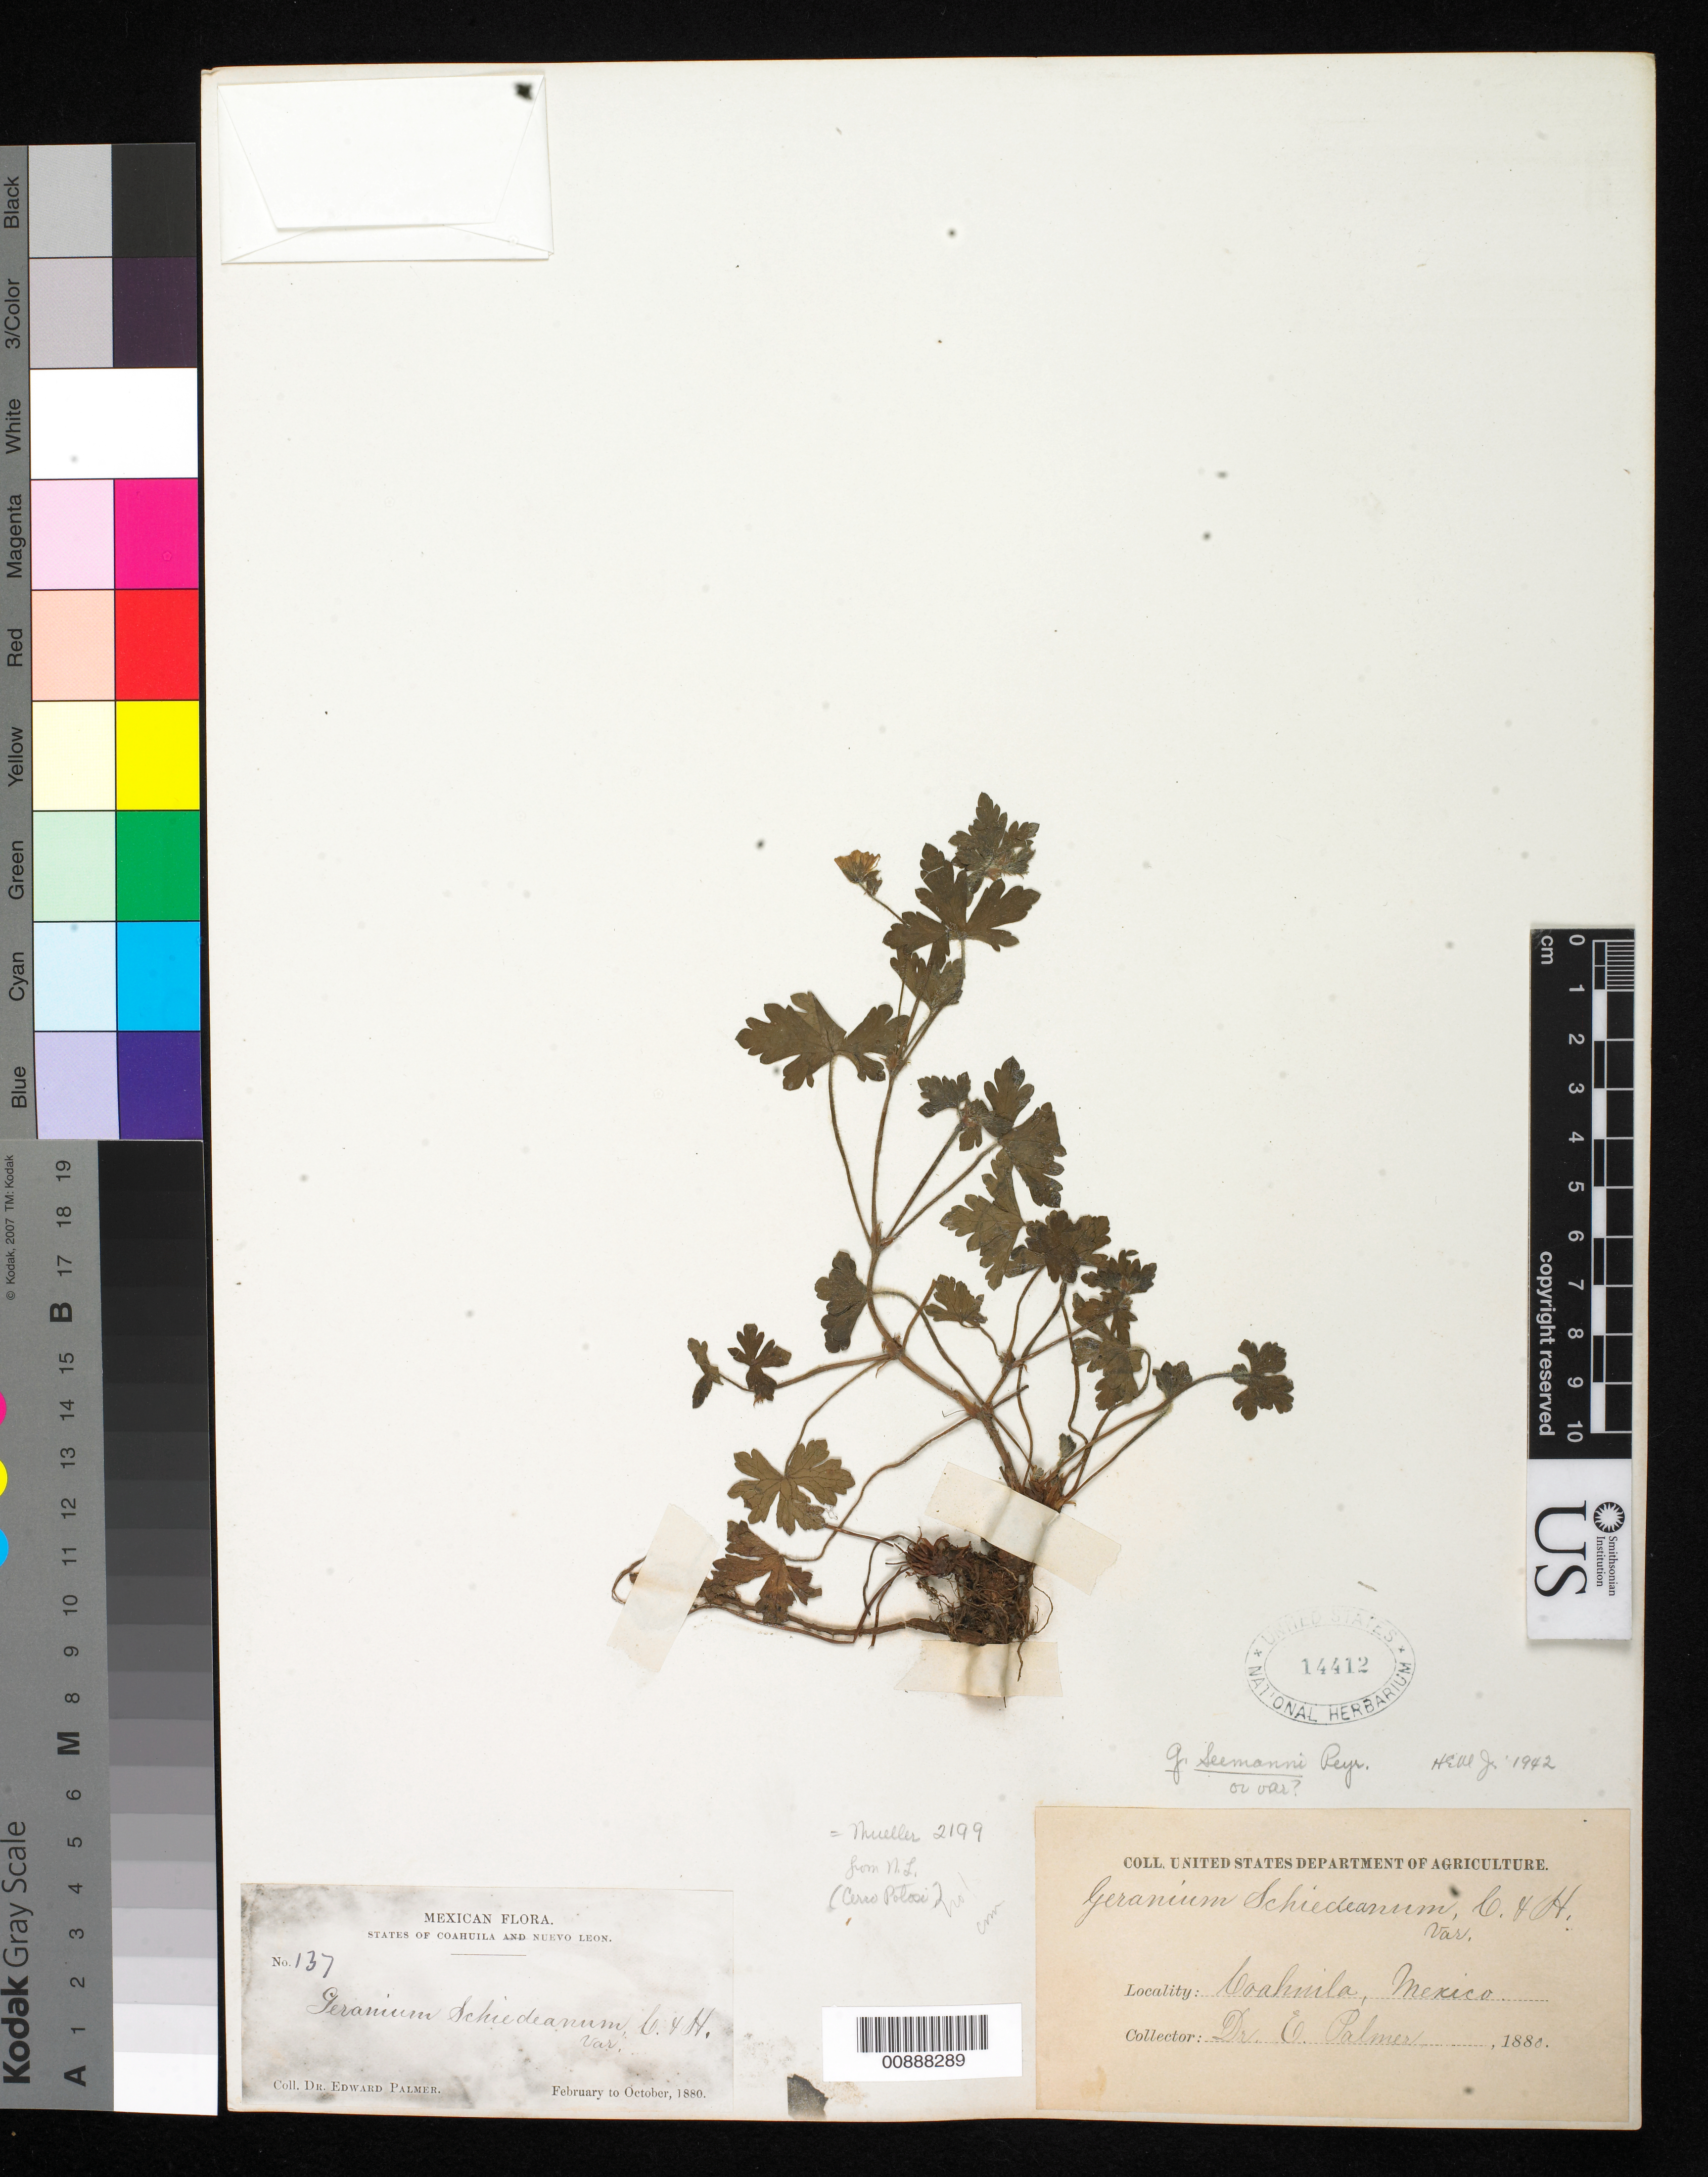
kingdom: Plantae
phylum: Tracheophyta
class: Magnoliopsida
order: Geraniales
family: Geraniaceae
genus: Geranium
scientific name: Geranium seemannii subsp. seemannii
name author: Peyr.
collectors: E. Palmer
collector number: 137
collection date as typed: Feb 1880 to -- Oct 1880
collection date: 1880-02/1880-10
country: Mexico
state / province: Coahuila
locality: Coahuila.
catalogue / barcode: US 14412